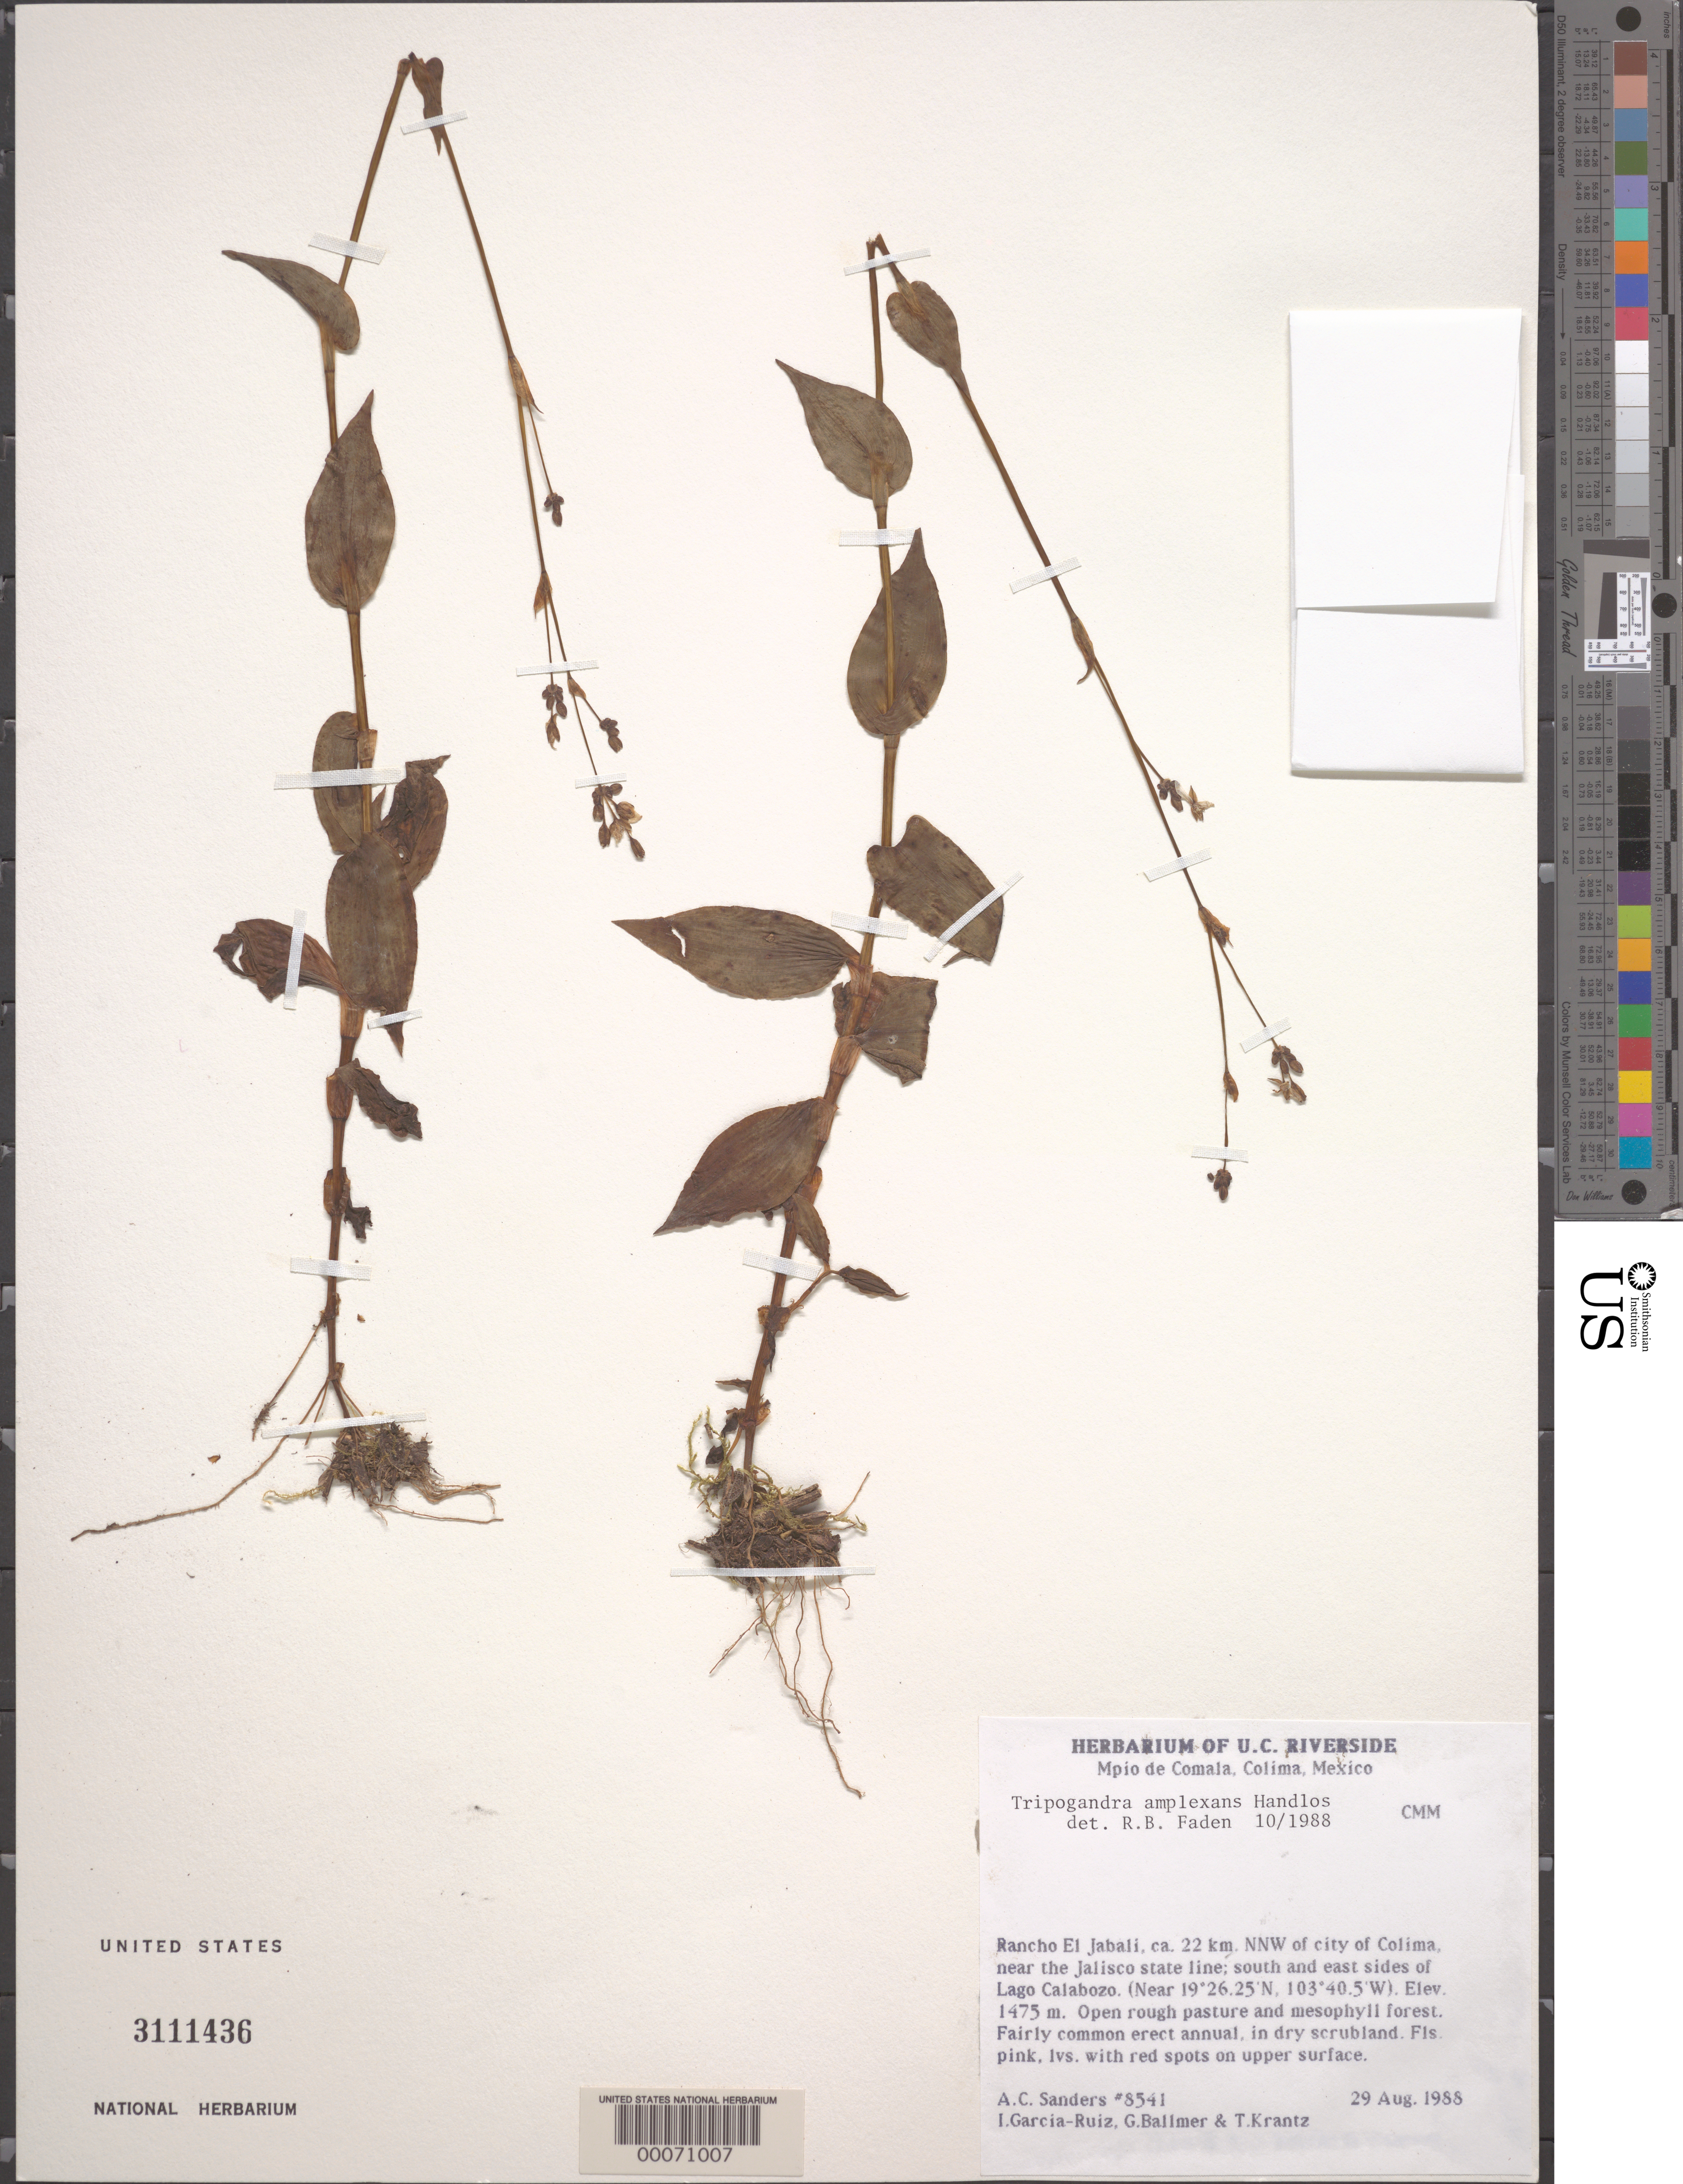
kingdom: Plantae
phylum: Tracheophyta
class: Liliopsida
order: Commelinales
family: Commelinaceae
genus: Tripogandra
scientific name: Tripogandra amplexans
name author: Handlos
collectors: A. Sanders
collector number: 8541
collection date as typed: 29 Aug 1988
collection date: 1988-08-29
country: Mexico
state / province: Colima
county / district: Comala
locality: Rancho El Jabali ca. 22 km NNW of Colima (city), near Jalisco state line, S and E sides of Lake Calabozo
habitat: Open rough pasture and mesophyll forest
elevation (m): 1475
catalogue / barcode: US 3111436